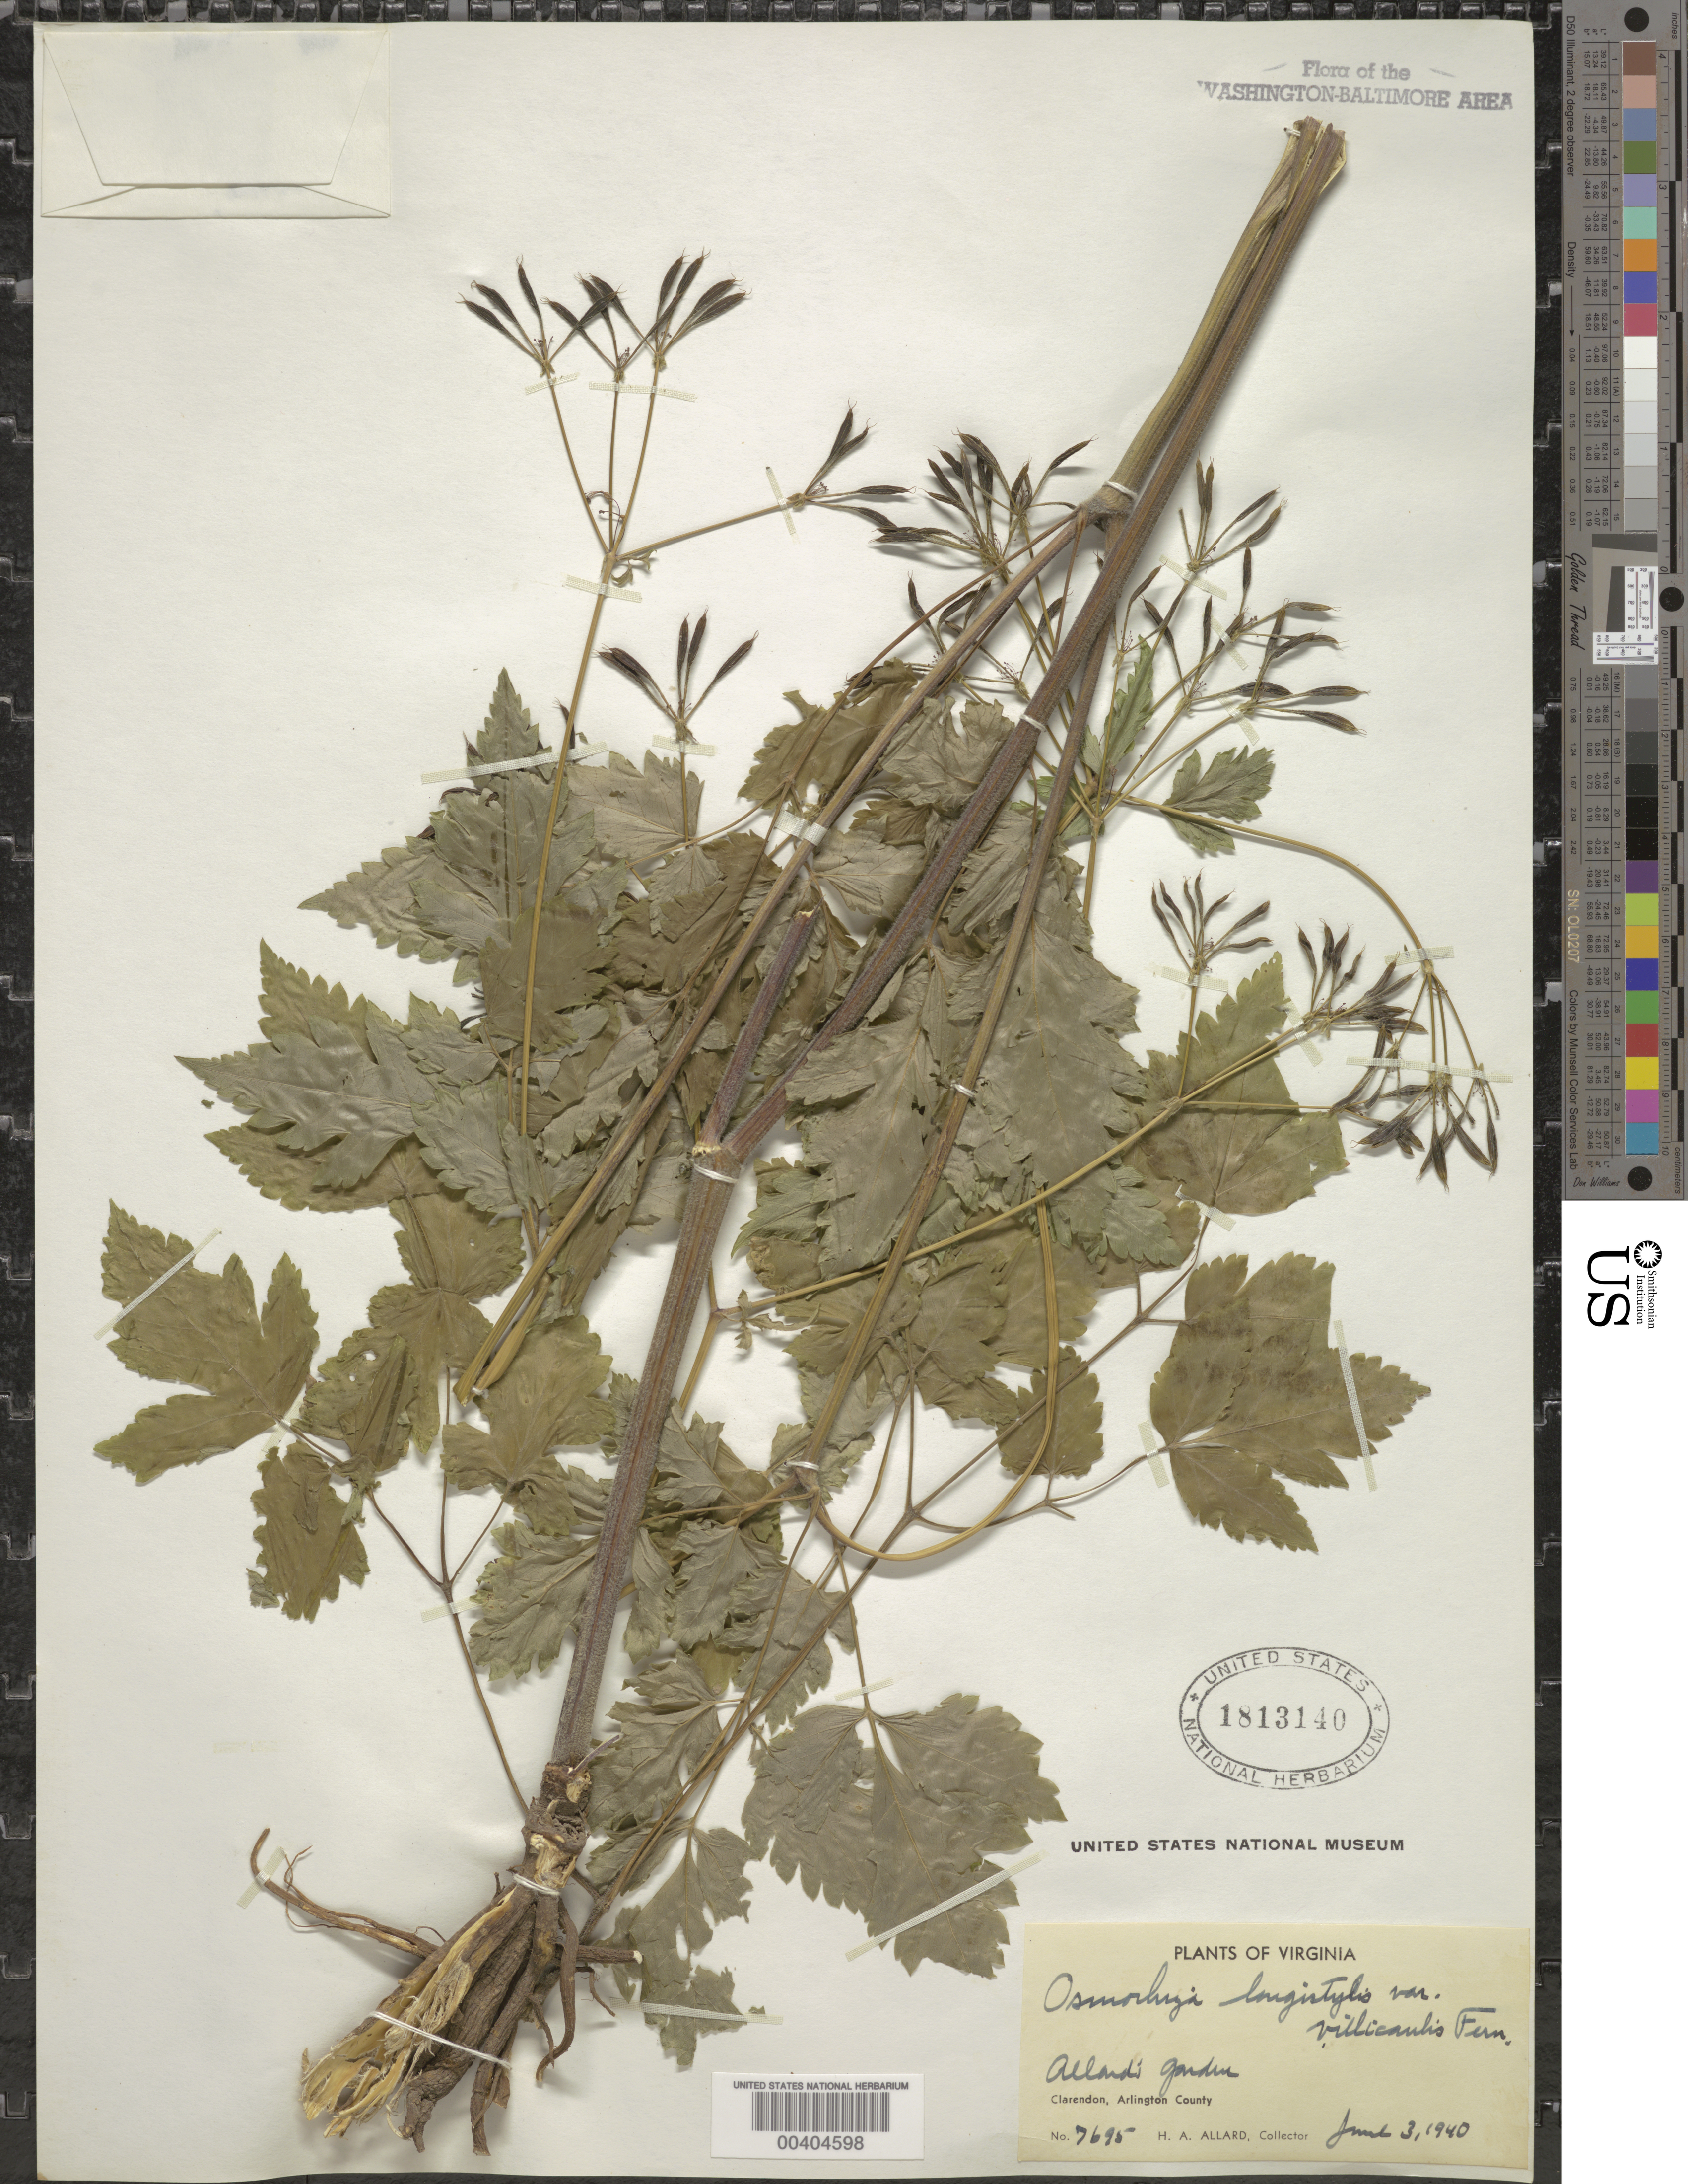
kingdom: Plantae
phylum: Tracheophyta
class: Magnoliopsida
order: Apiales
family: Apiaceae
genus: Osmorhiza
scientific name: Osmorhiza longistylis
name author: (Torr.) DC.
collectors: H. A. Allard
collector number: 7695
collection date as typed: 03 Jun 1940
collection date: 1940-06-03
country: United States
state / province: Virginia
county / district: Arlington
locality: Allards garden, Clarendon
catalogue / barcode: US 1813140